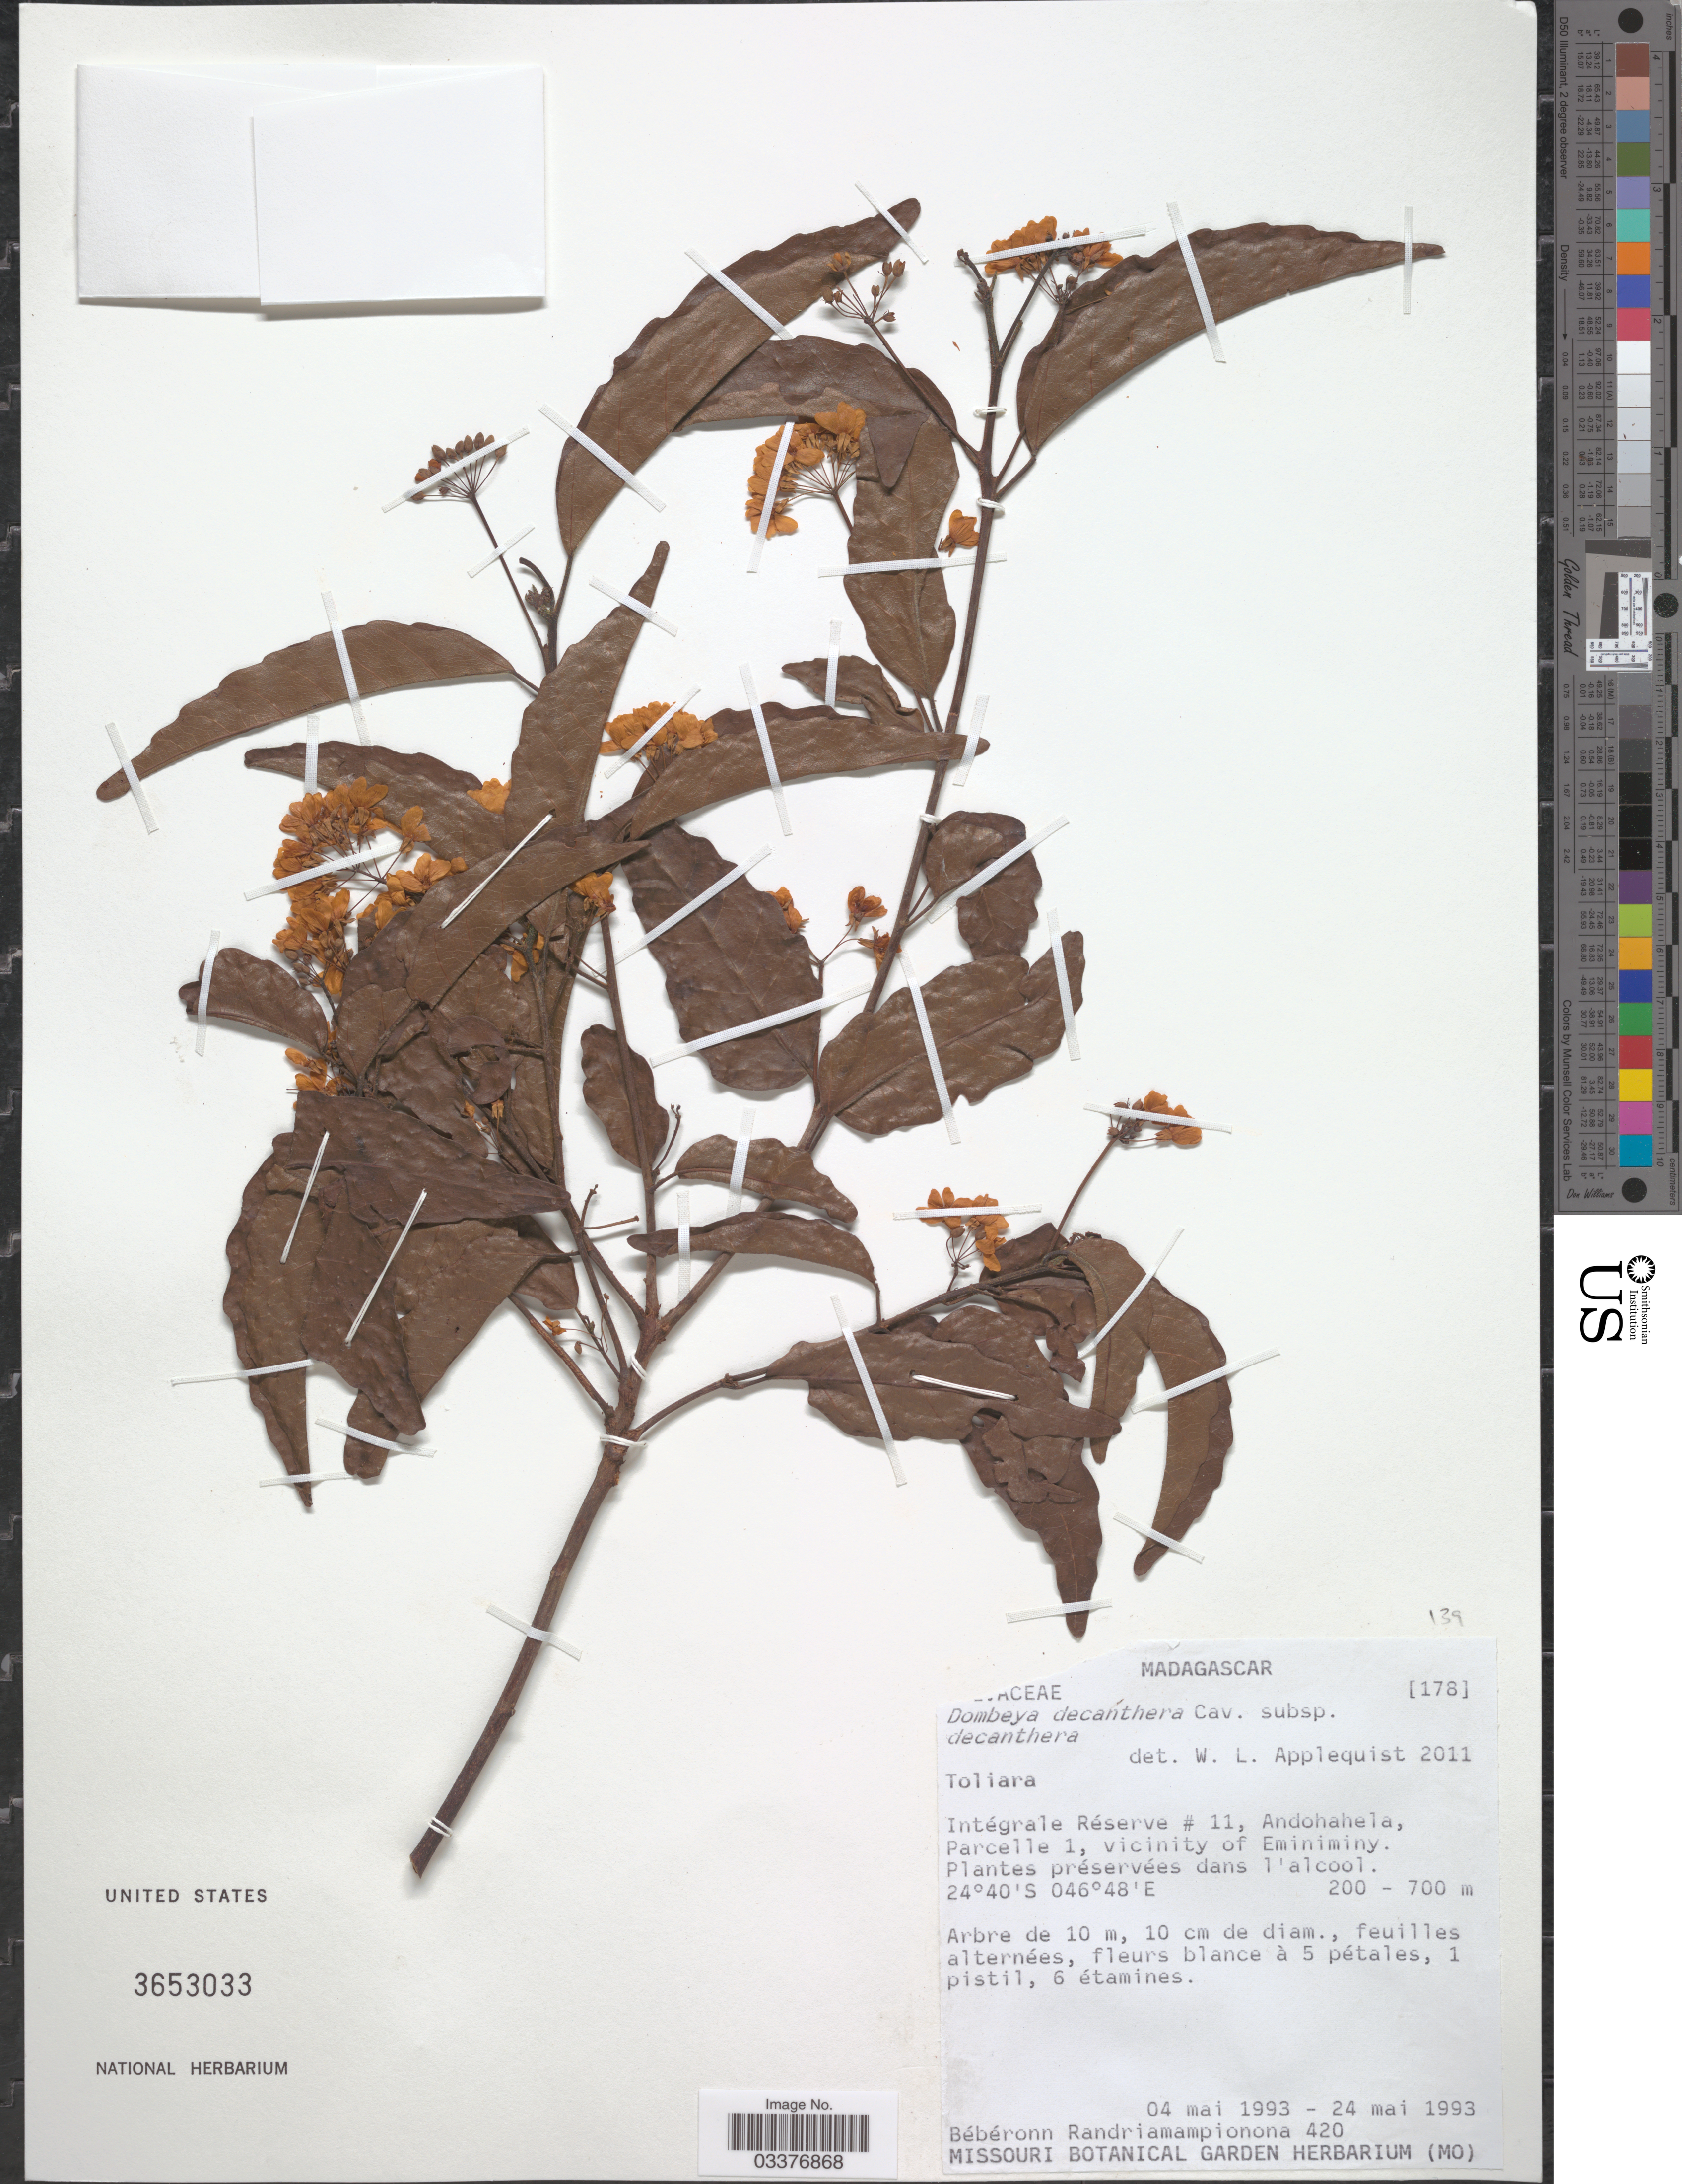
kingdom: Plantae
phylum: Tracheophyta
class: Magnoliopsida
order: Malvales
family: Malvaceae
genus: Dombeya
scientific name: Dombeya decanthera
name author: Cav.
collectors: B. Randriamampionona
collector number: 420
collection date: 1993-05-04/1993-05-24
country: Madagascar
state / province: Anosy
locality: Intégrale Réserve #11, Andohahela, Parcelle 1, vicinity of Eminiminy.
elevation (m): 200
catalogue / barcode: US 3653033